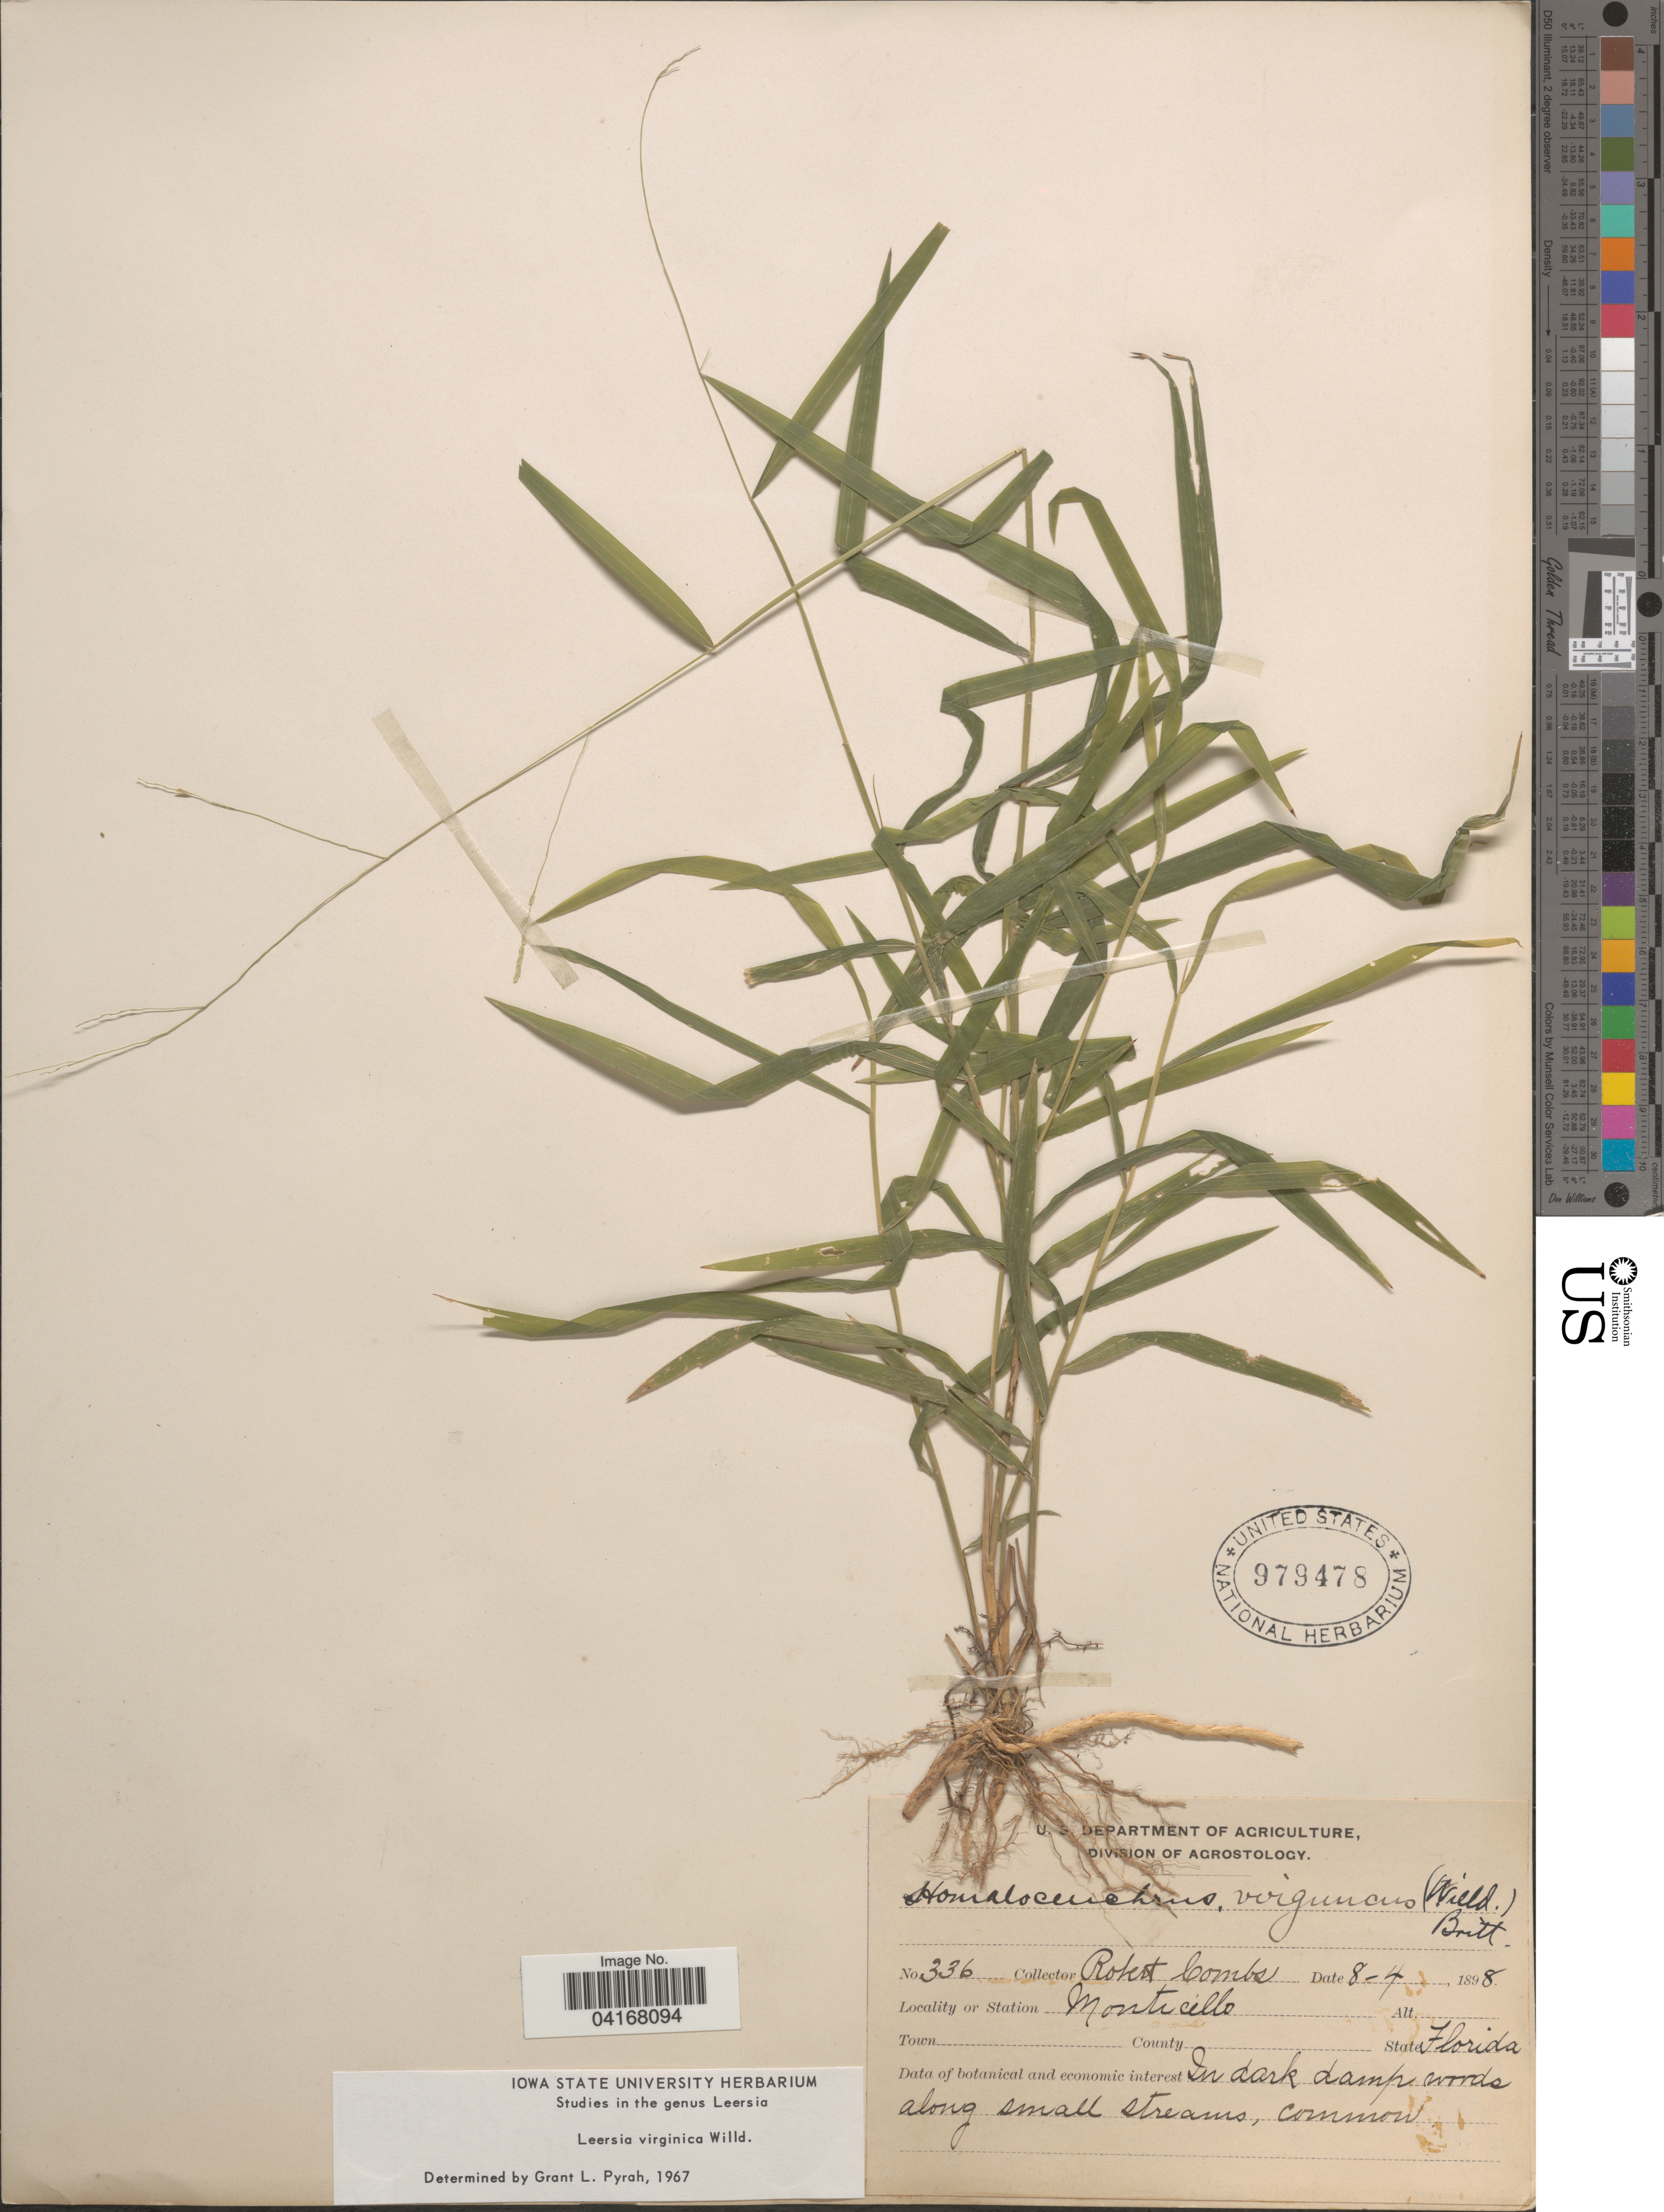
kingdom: Plantae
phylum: Tracheophyta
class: Liliopsida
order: Poales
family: Poaceae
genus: Leersia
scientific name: Leersia virginica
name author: Willd.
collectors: R. Combs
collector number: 336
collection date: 1898-08-04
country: United States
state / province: Florida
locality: Monticello.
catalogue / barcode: US 979478